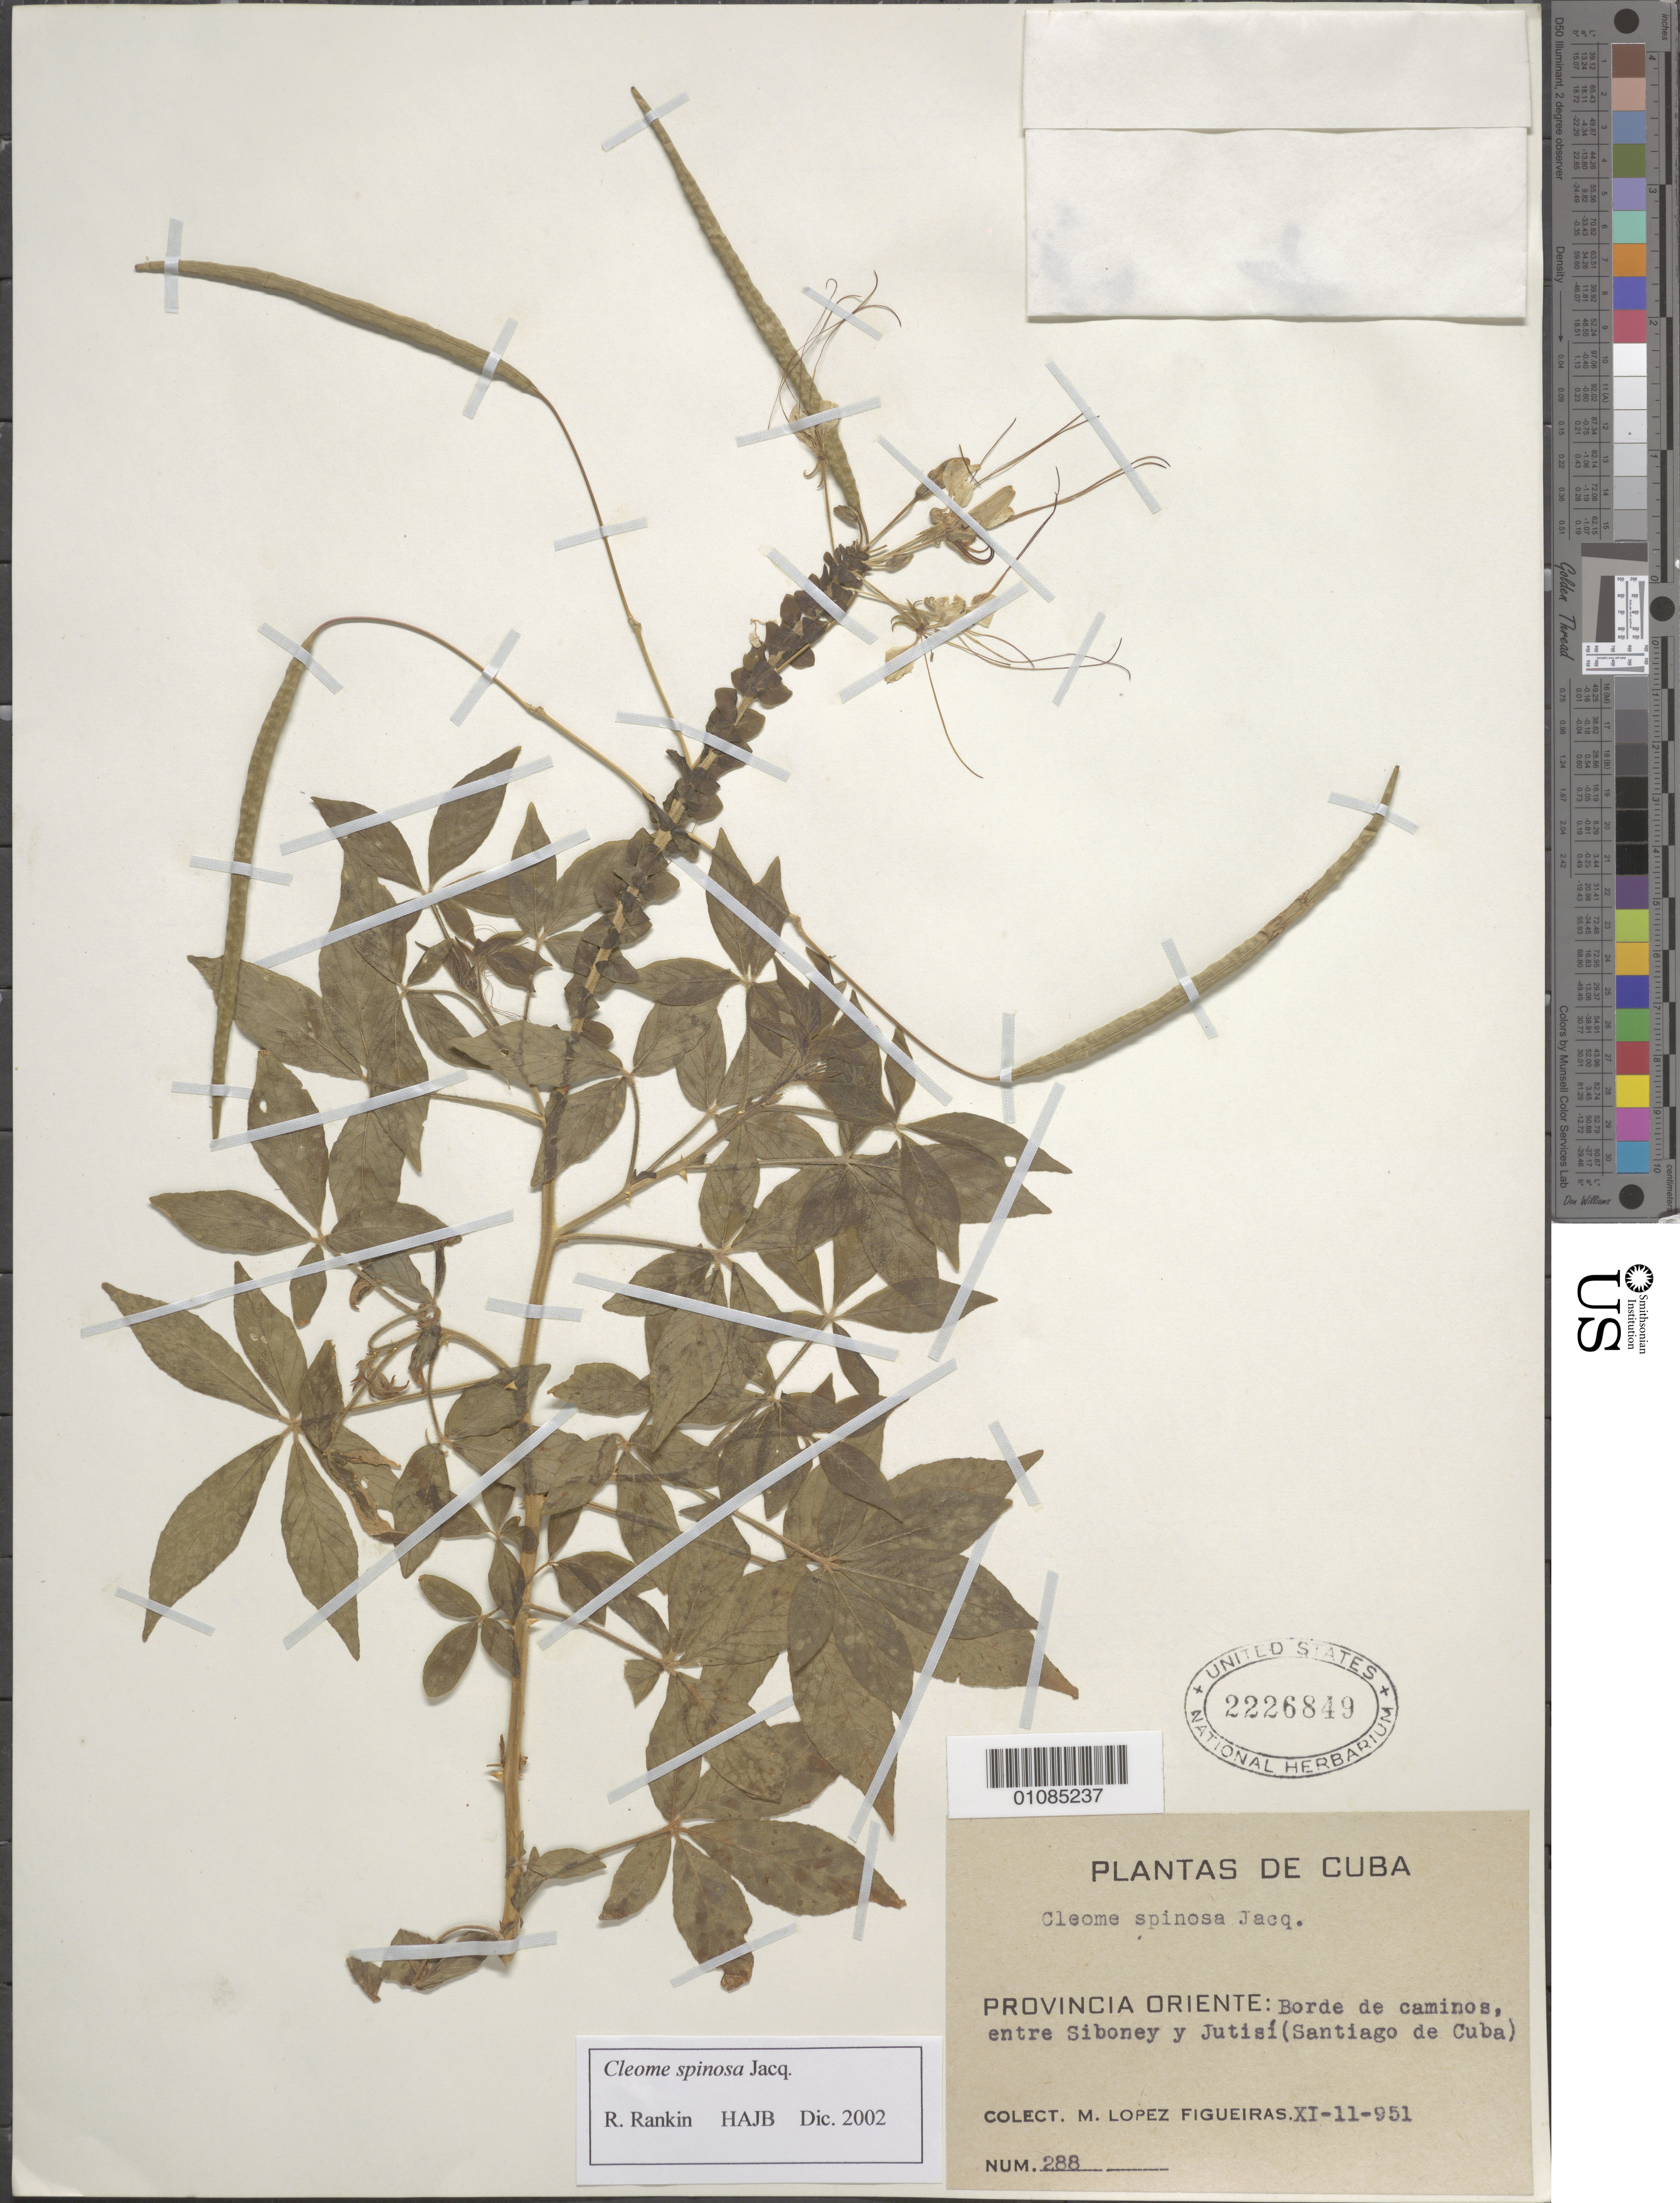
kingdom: Plantae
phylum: Tracheophyta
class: Magnoliopsida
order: Brassicales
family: Cleomaceae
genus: Tarenaya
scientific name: Tarenaya spinosa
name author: (Jacq.) Raf.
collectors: M. López Figueiras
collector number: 288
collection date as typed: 11 Nov 1951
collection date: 1951-11-11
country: Cuba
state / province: Santiago de Cuba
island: Cuba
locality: Provincia Oriente: entre Siboney y Jutisi (Santiago de Cuba)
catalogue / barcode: US 2226849